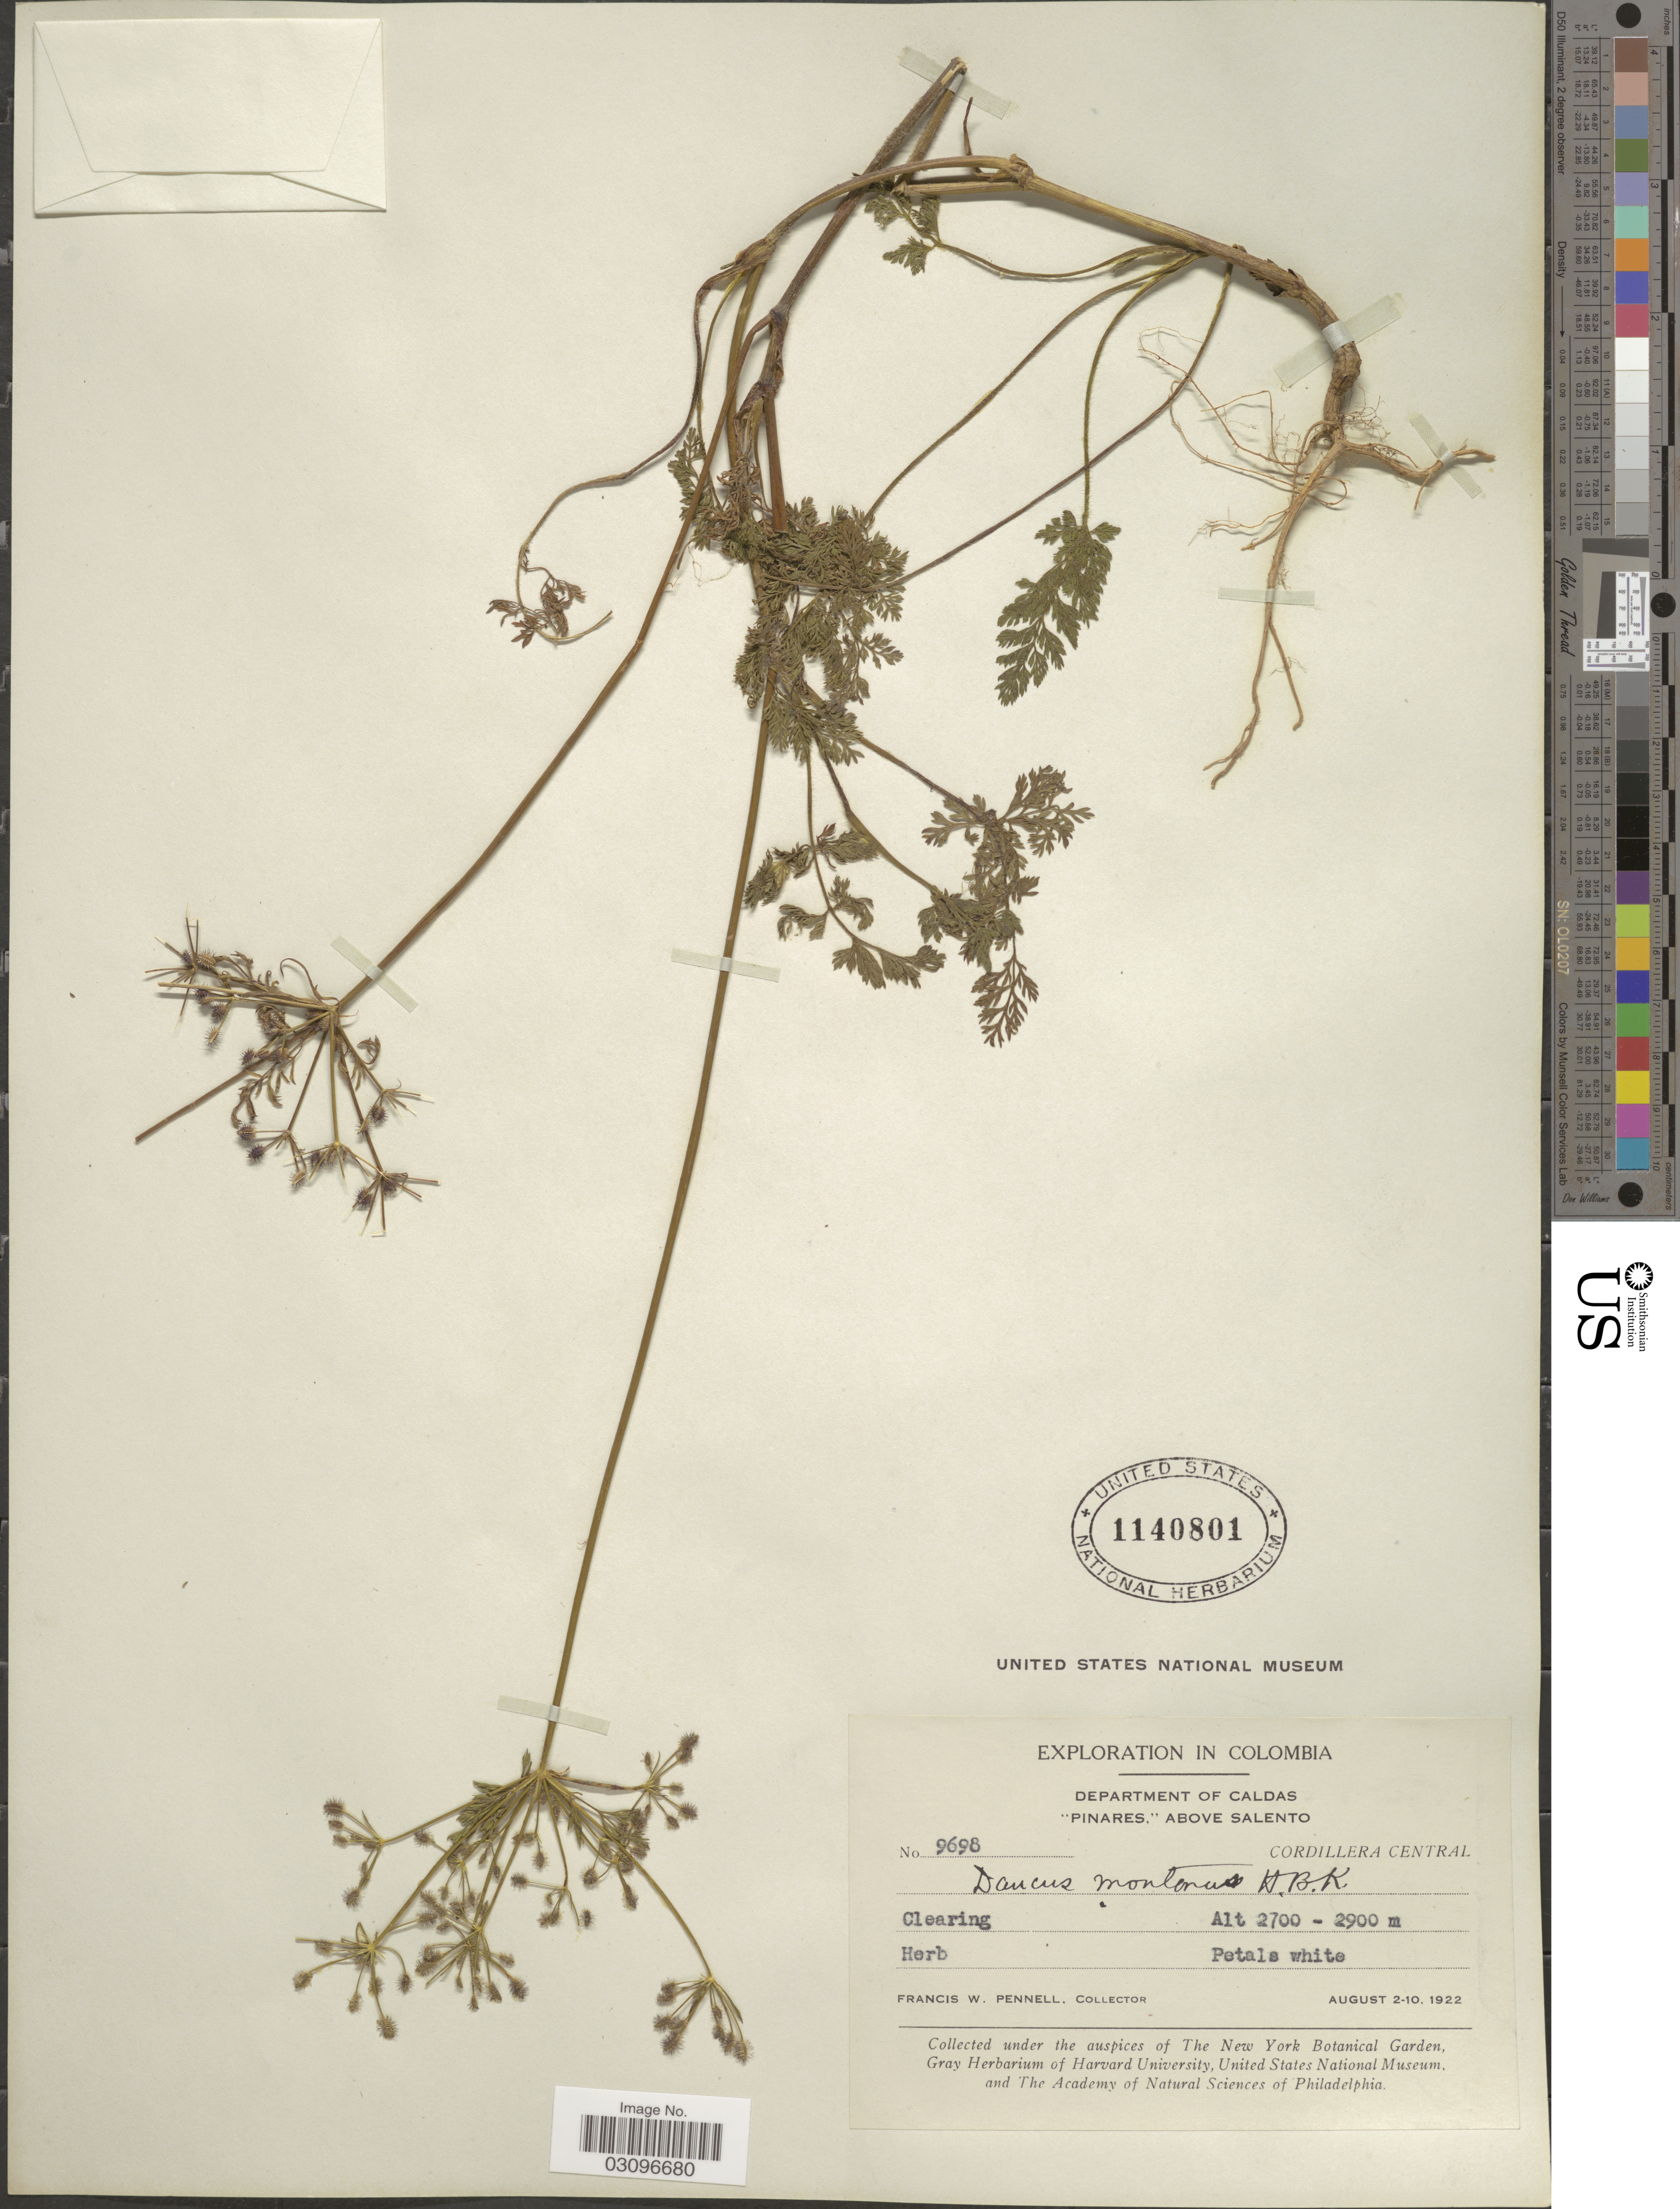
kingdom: Plantae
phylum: Tracheophyta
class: Magnoliopsida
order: Apiales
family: Apiaceae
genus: Daucus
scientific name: Daucus montanus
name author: Humb. & Bonpl. ex Spreng.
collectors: F. W. Pennell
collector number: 9698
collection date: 1922-08-02/1922-08-10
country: Colombia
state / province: Caldas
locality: Department of Caldas. "Pinares," above Salento. Cordillera Central.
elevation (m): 2700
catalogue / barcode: US 1140801